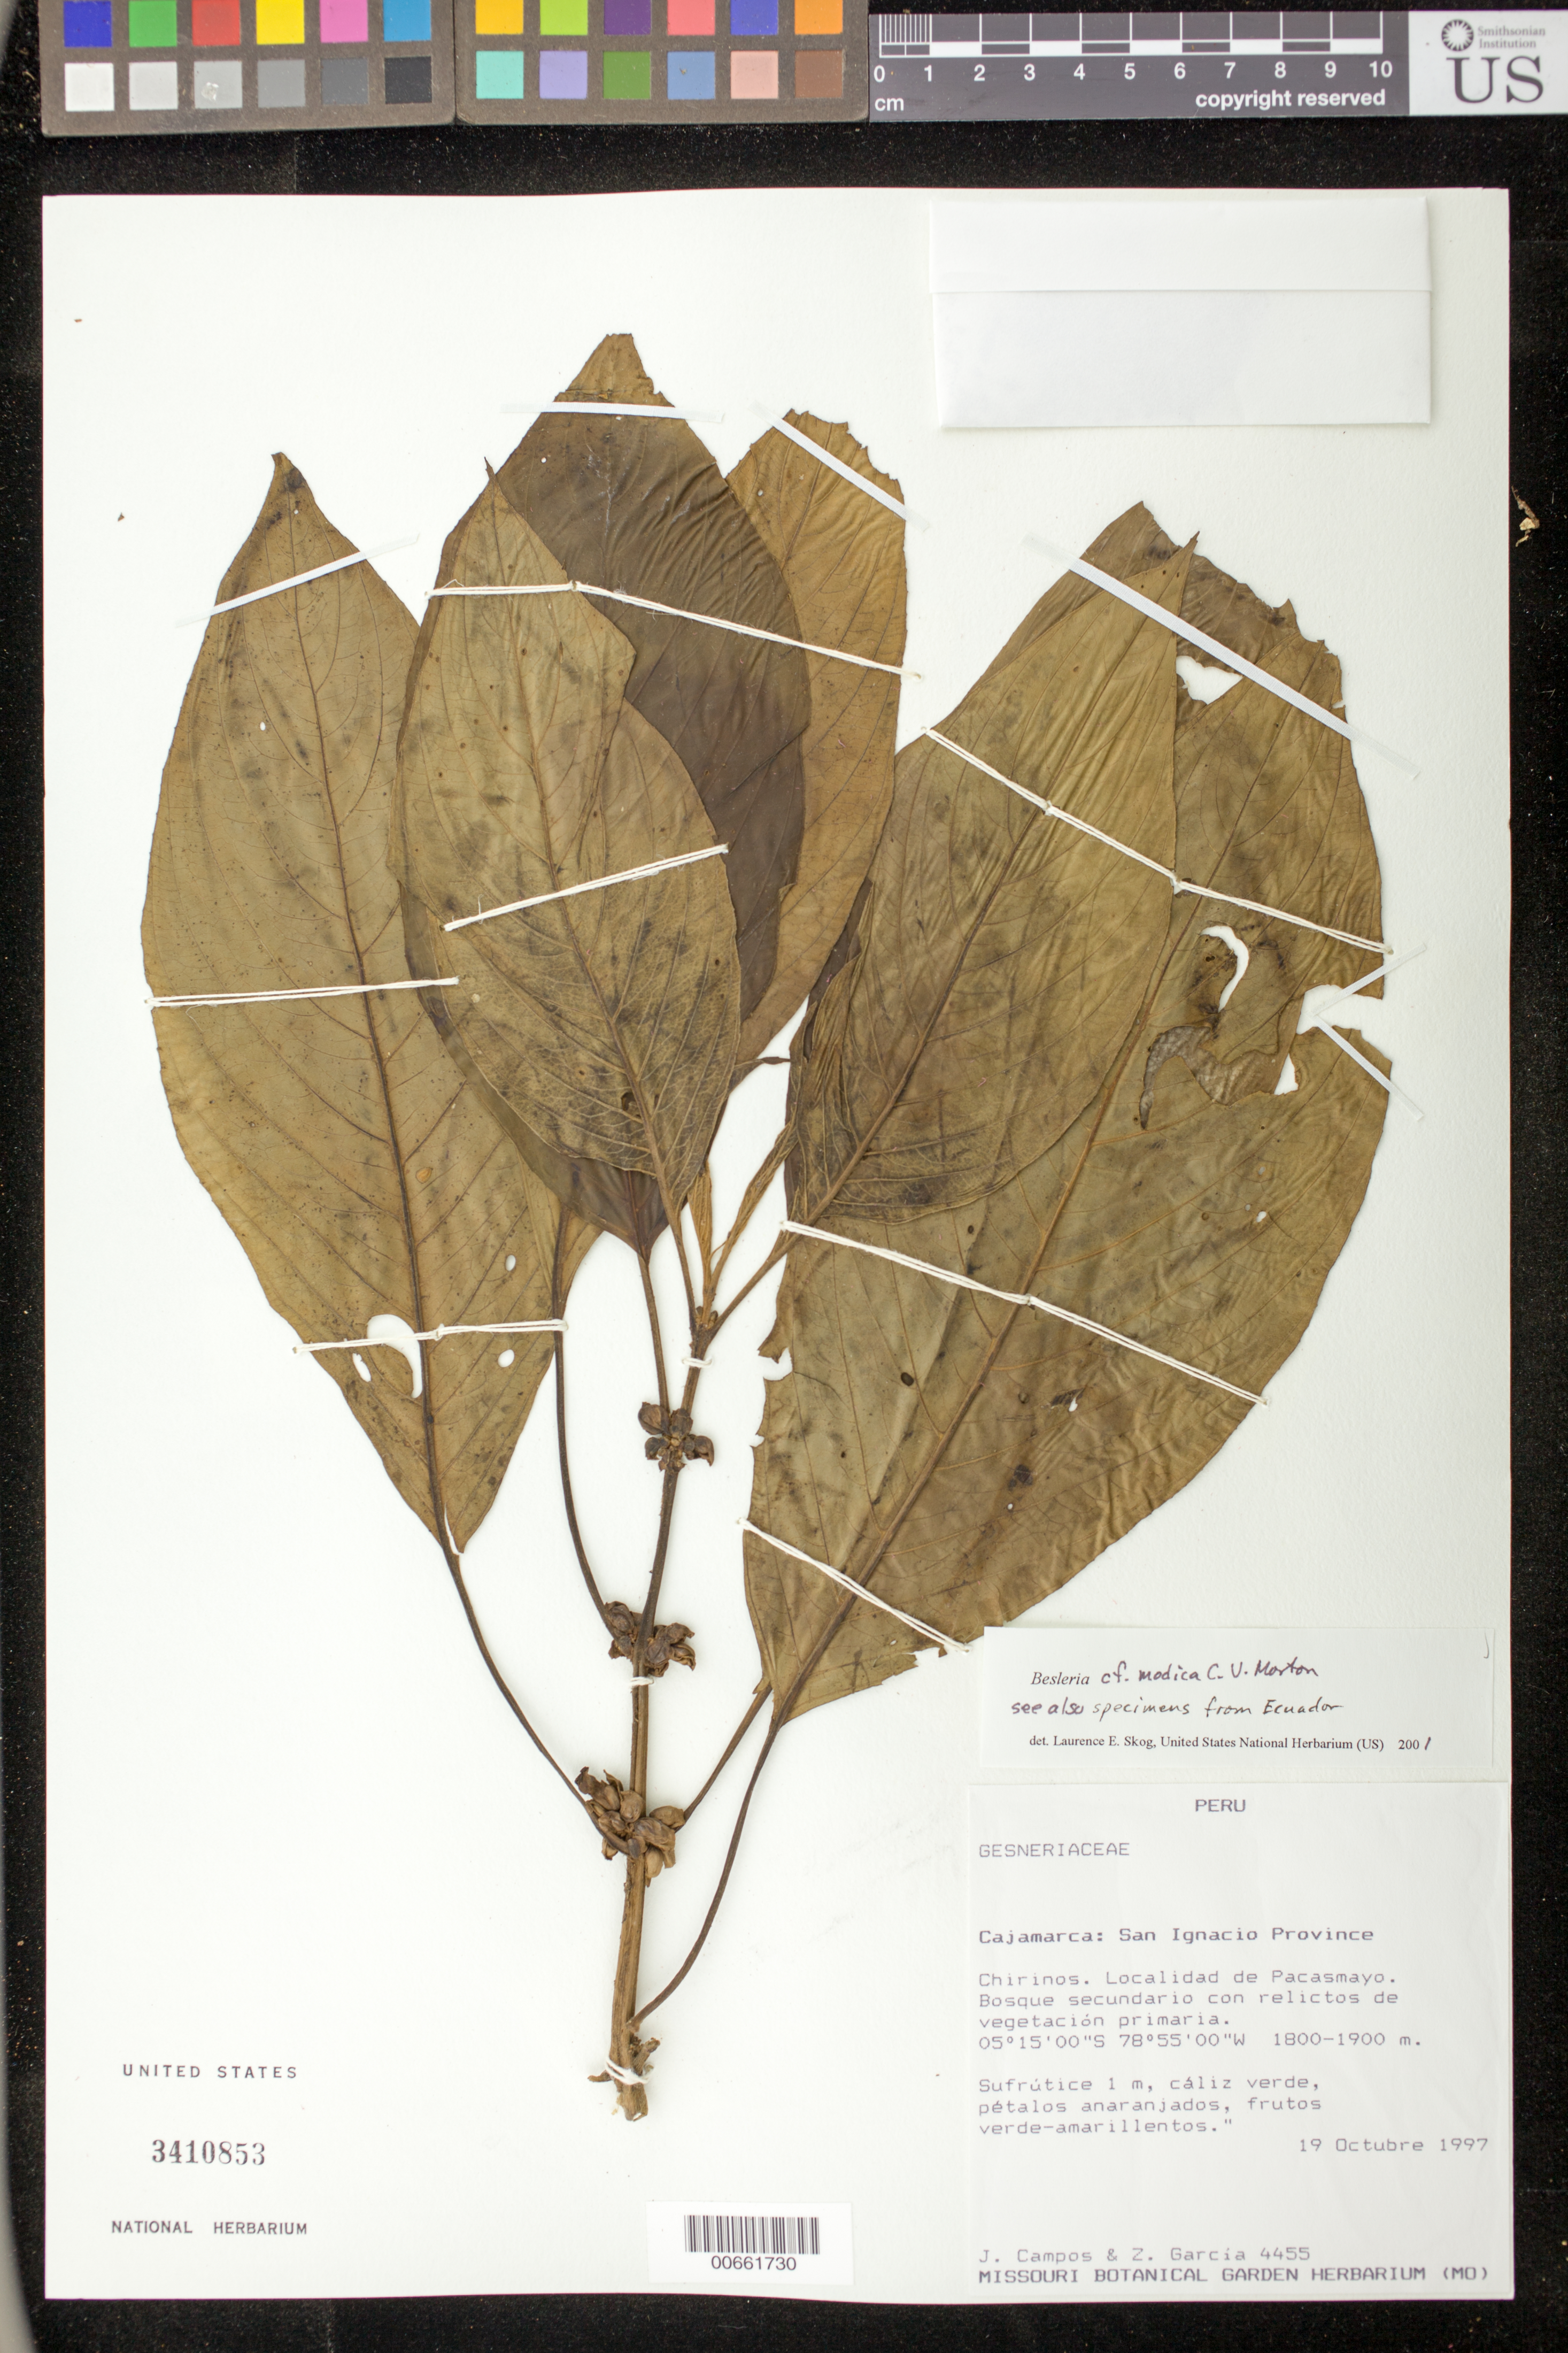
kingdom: Plantae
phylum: Tracheophyta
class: Magnoliopsida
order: Lamiales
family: Gesneriaceae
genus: Besleria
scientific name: Besleria modica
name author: C.V. Morton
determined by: Clark, J. L., (SEL), The Marie Selby Botanical Garden (UNITED STATES)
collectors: J. Campos & Z. Garcia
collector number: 4455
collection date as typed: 19 Oct 1997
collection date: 1997-10-19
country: Peru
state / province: Cajamarca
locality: Prov. San Ignacio, Chirinos, localidad de Pacasmayo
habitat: Bosque secundario con relictos de vegetación primaria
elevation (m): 1800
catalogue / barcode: US 3410853